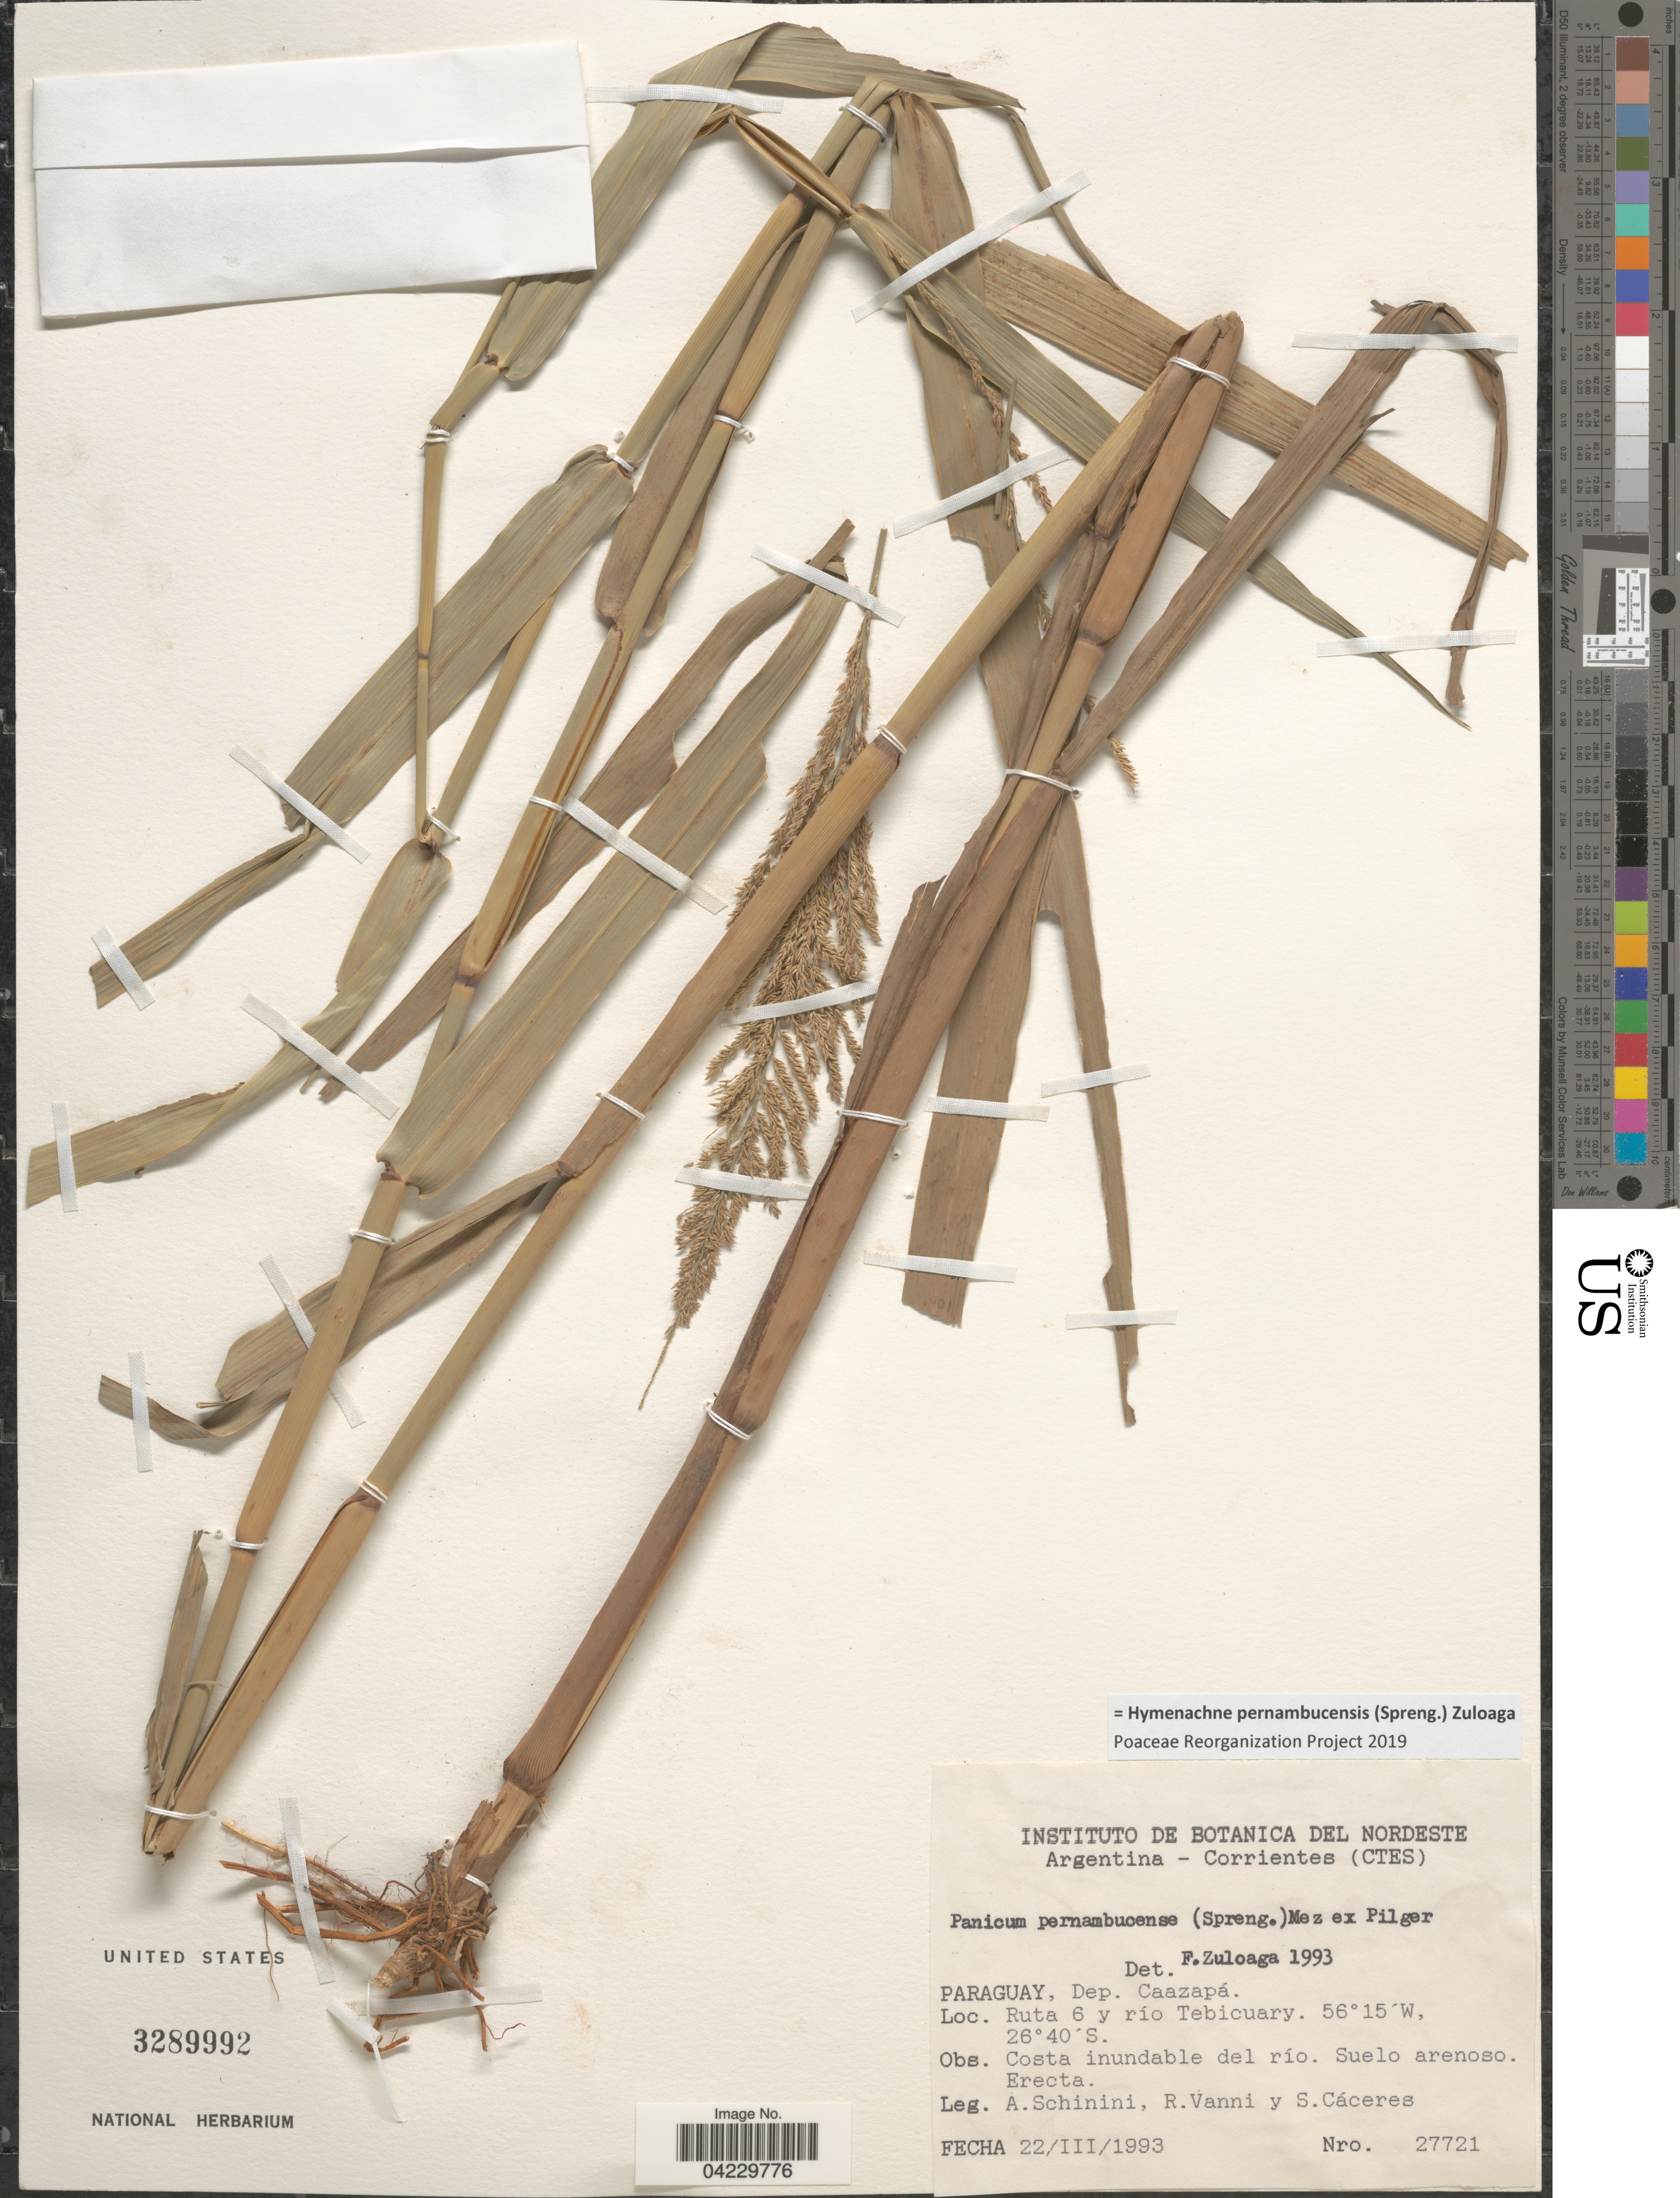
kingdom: Plantae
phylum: Tracheophyta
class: Liliopsida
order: Poales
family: Poaceae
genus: Hymenachne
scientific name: Hymenachne pernambucensis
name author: (Spreng.) Zuloaga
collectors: A. Schinini, R. Vanni & S. Cáceres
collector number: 27721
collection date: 1993-03-22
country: Paraguay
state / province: Caazapa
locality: Dep. Caazapá. Ruta 6 y río Tebicuary. Costa inundable del río.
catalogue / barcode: US 3289992